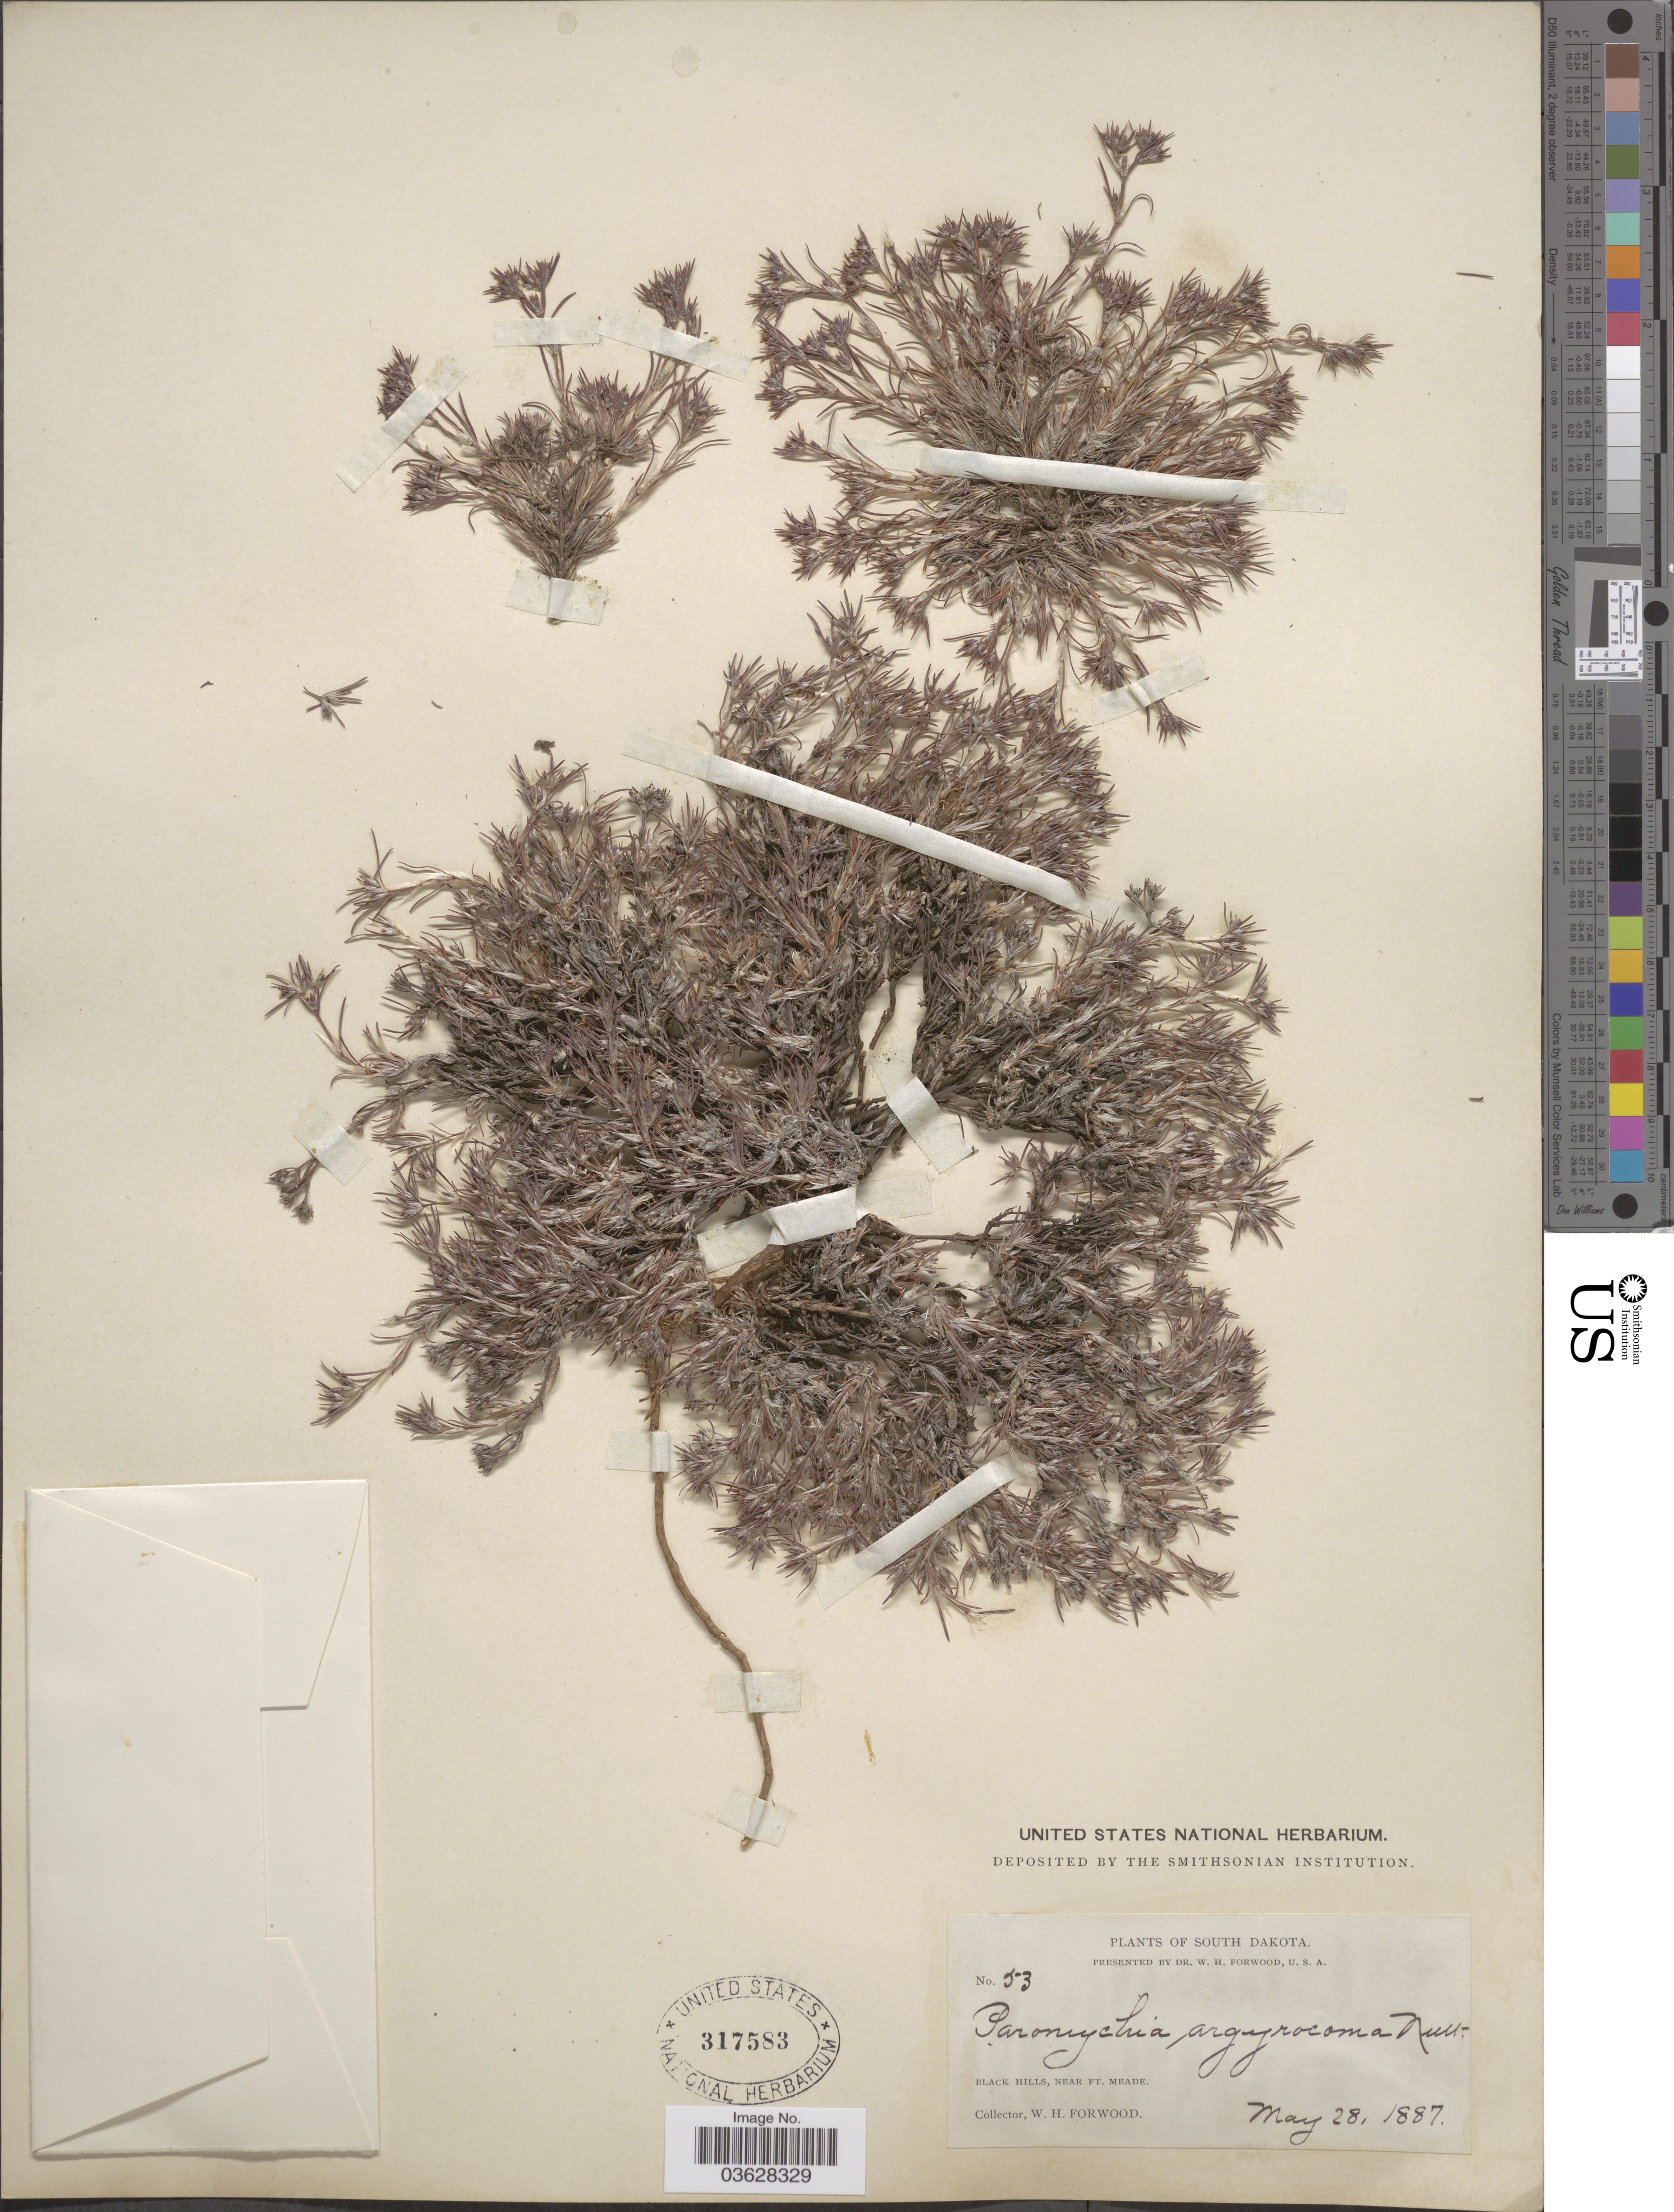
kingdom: Plantae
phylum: Tracheophyta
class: Magnoliopsida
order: Caryophyllales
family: Caryophyllaceae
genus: Paronychia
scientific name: Paronychia depressa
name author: (Torr. & A. Gray) Nutt. ex A. Nelson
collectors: W. Forwood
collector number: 53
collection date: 1887-05-28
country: United States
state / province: South Dakota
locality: Black Hills, near Ft. Meade.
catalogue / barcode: US 317583